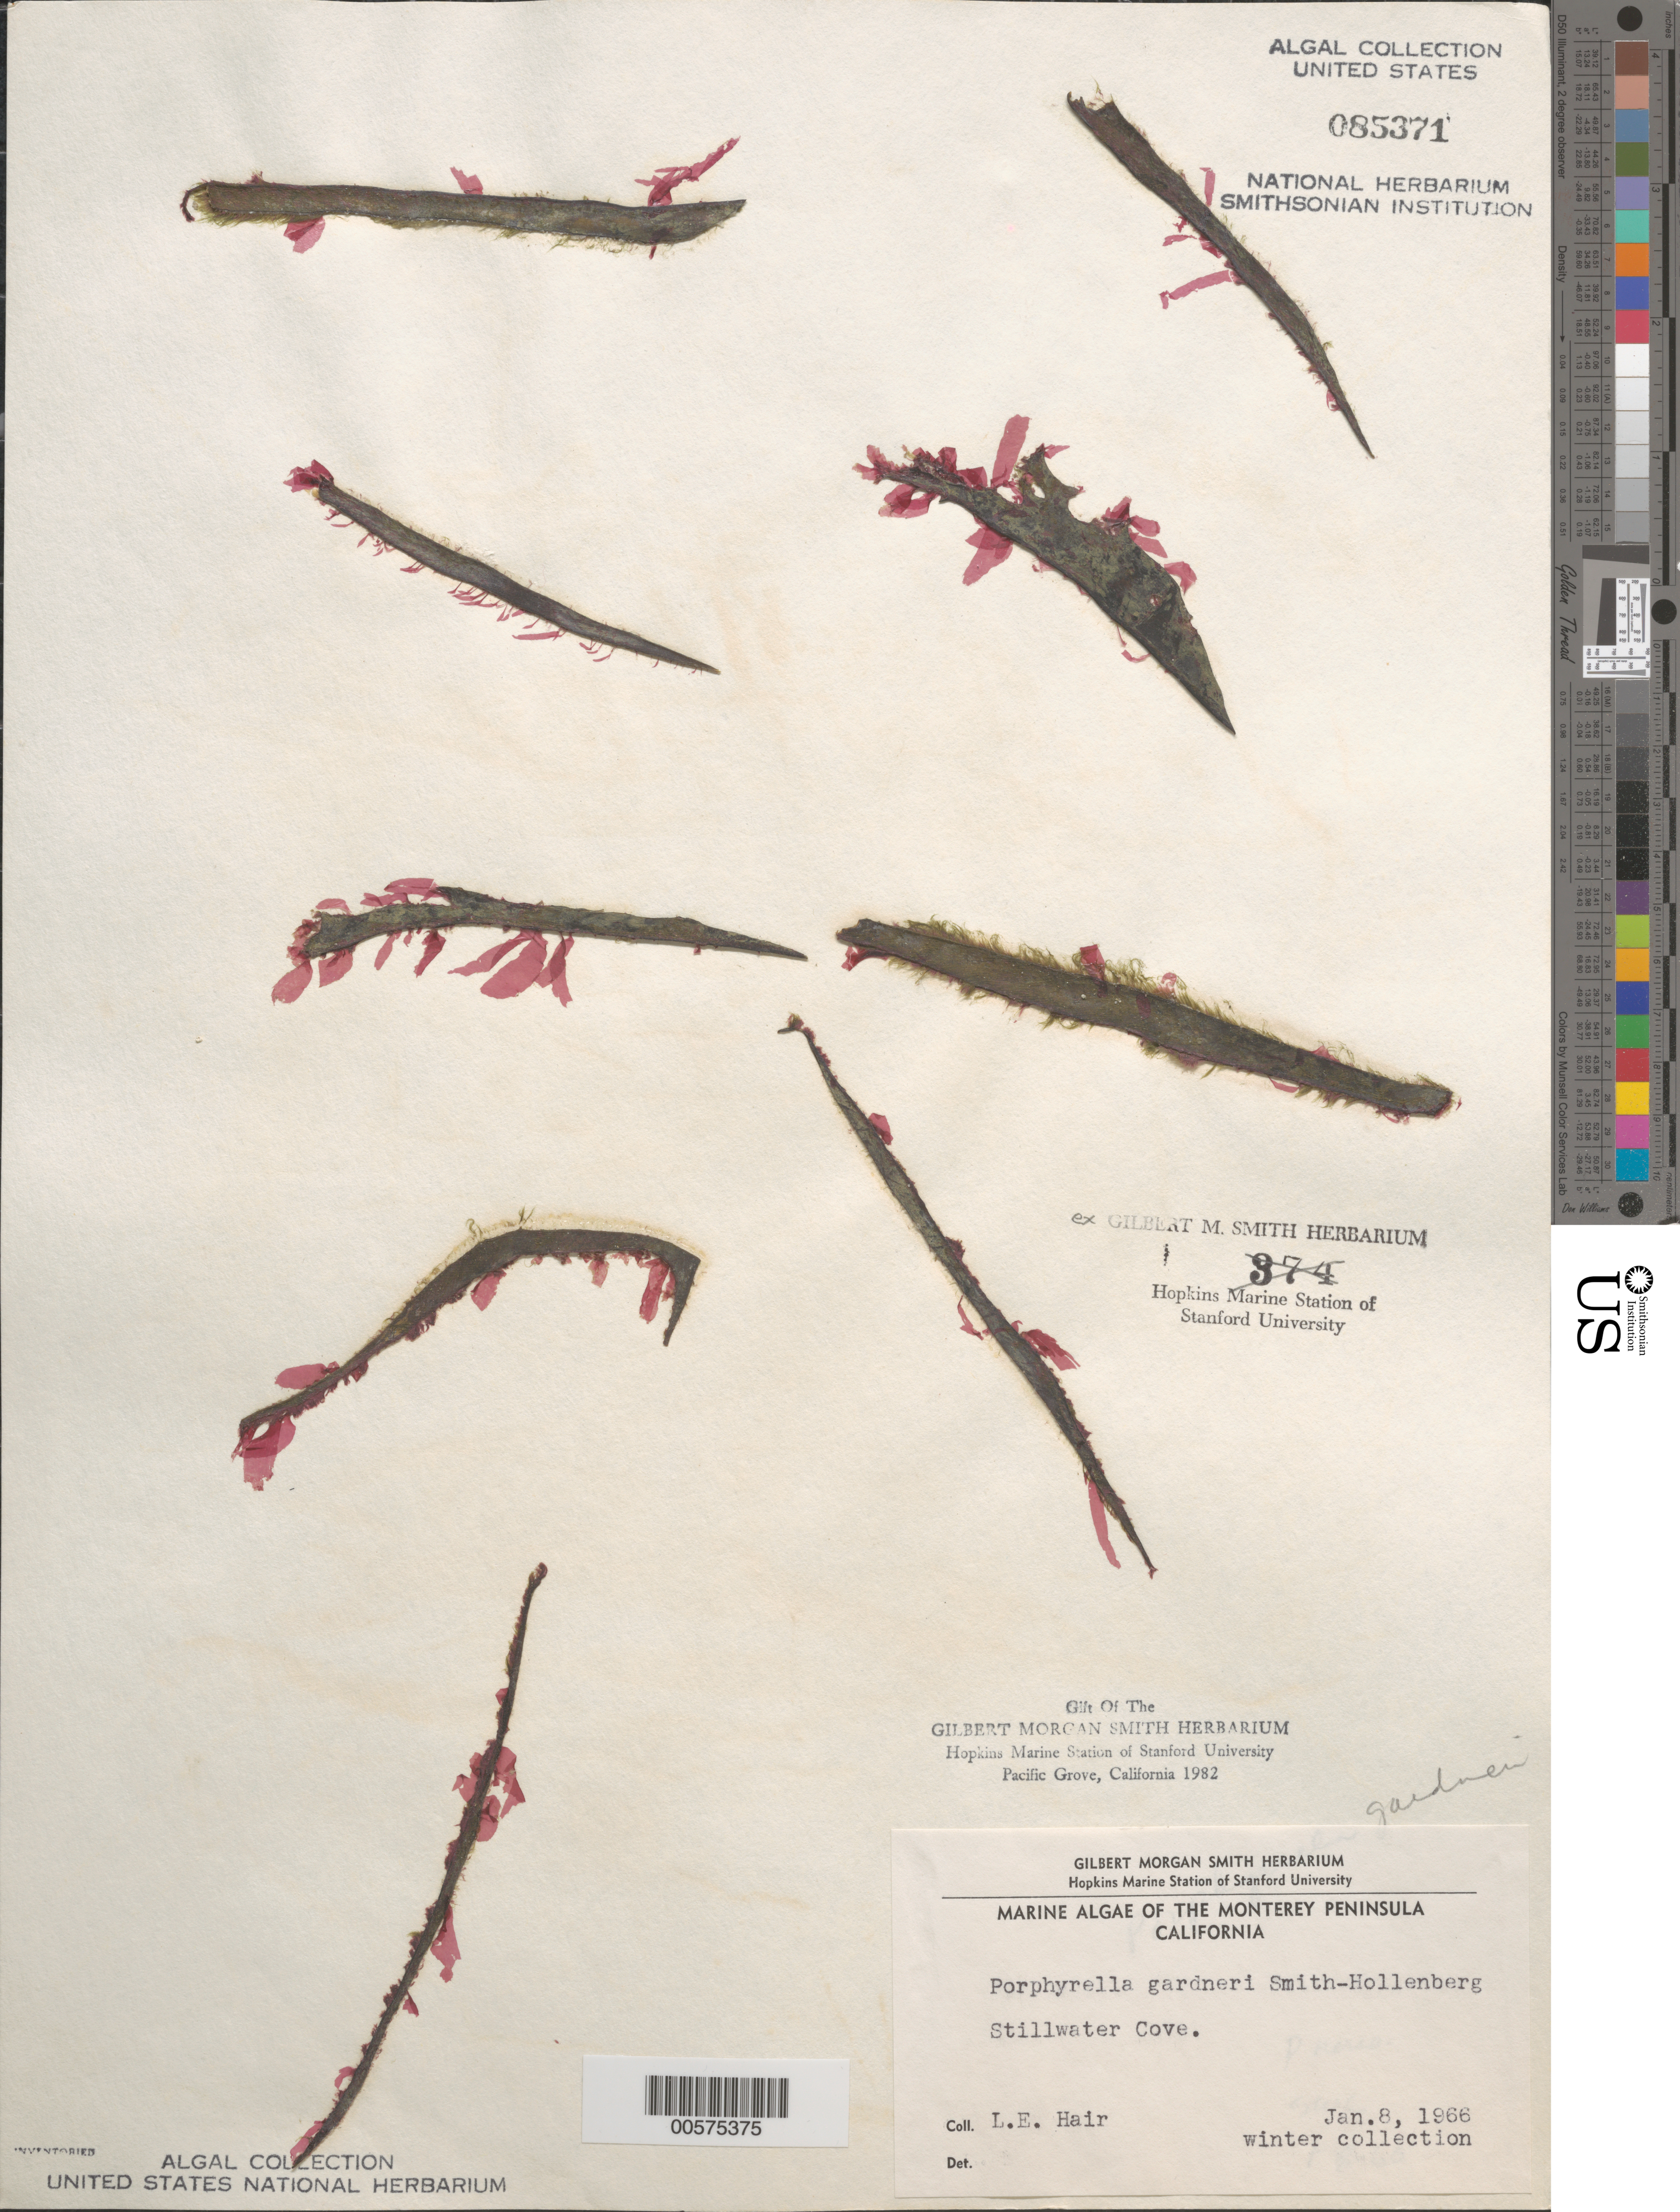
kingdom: Plantae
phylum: Rhodophyta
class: Bangiophyceae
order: Bangiales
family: Bangiaceae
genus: Porphyrella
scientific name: Porphyrella gardneri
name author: G.M. Sm. & Hollenb.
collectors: L. Hair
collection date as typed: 08 Jan 1966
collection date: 1966-01-08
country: United States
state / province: California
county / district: Monterey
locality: Stillwater Cove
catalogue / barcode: US 85371